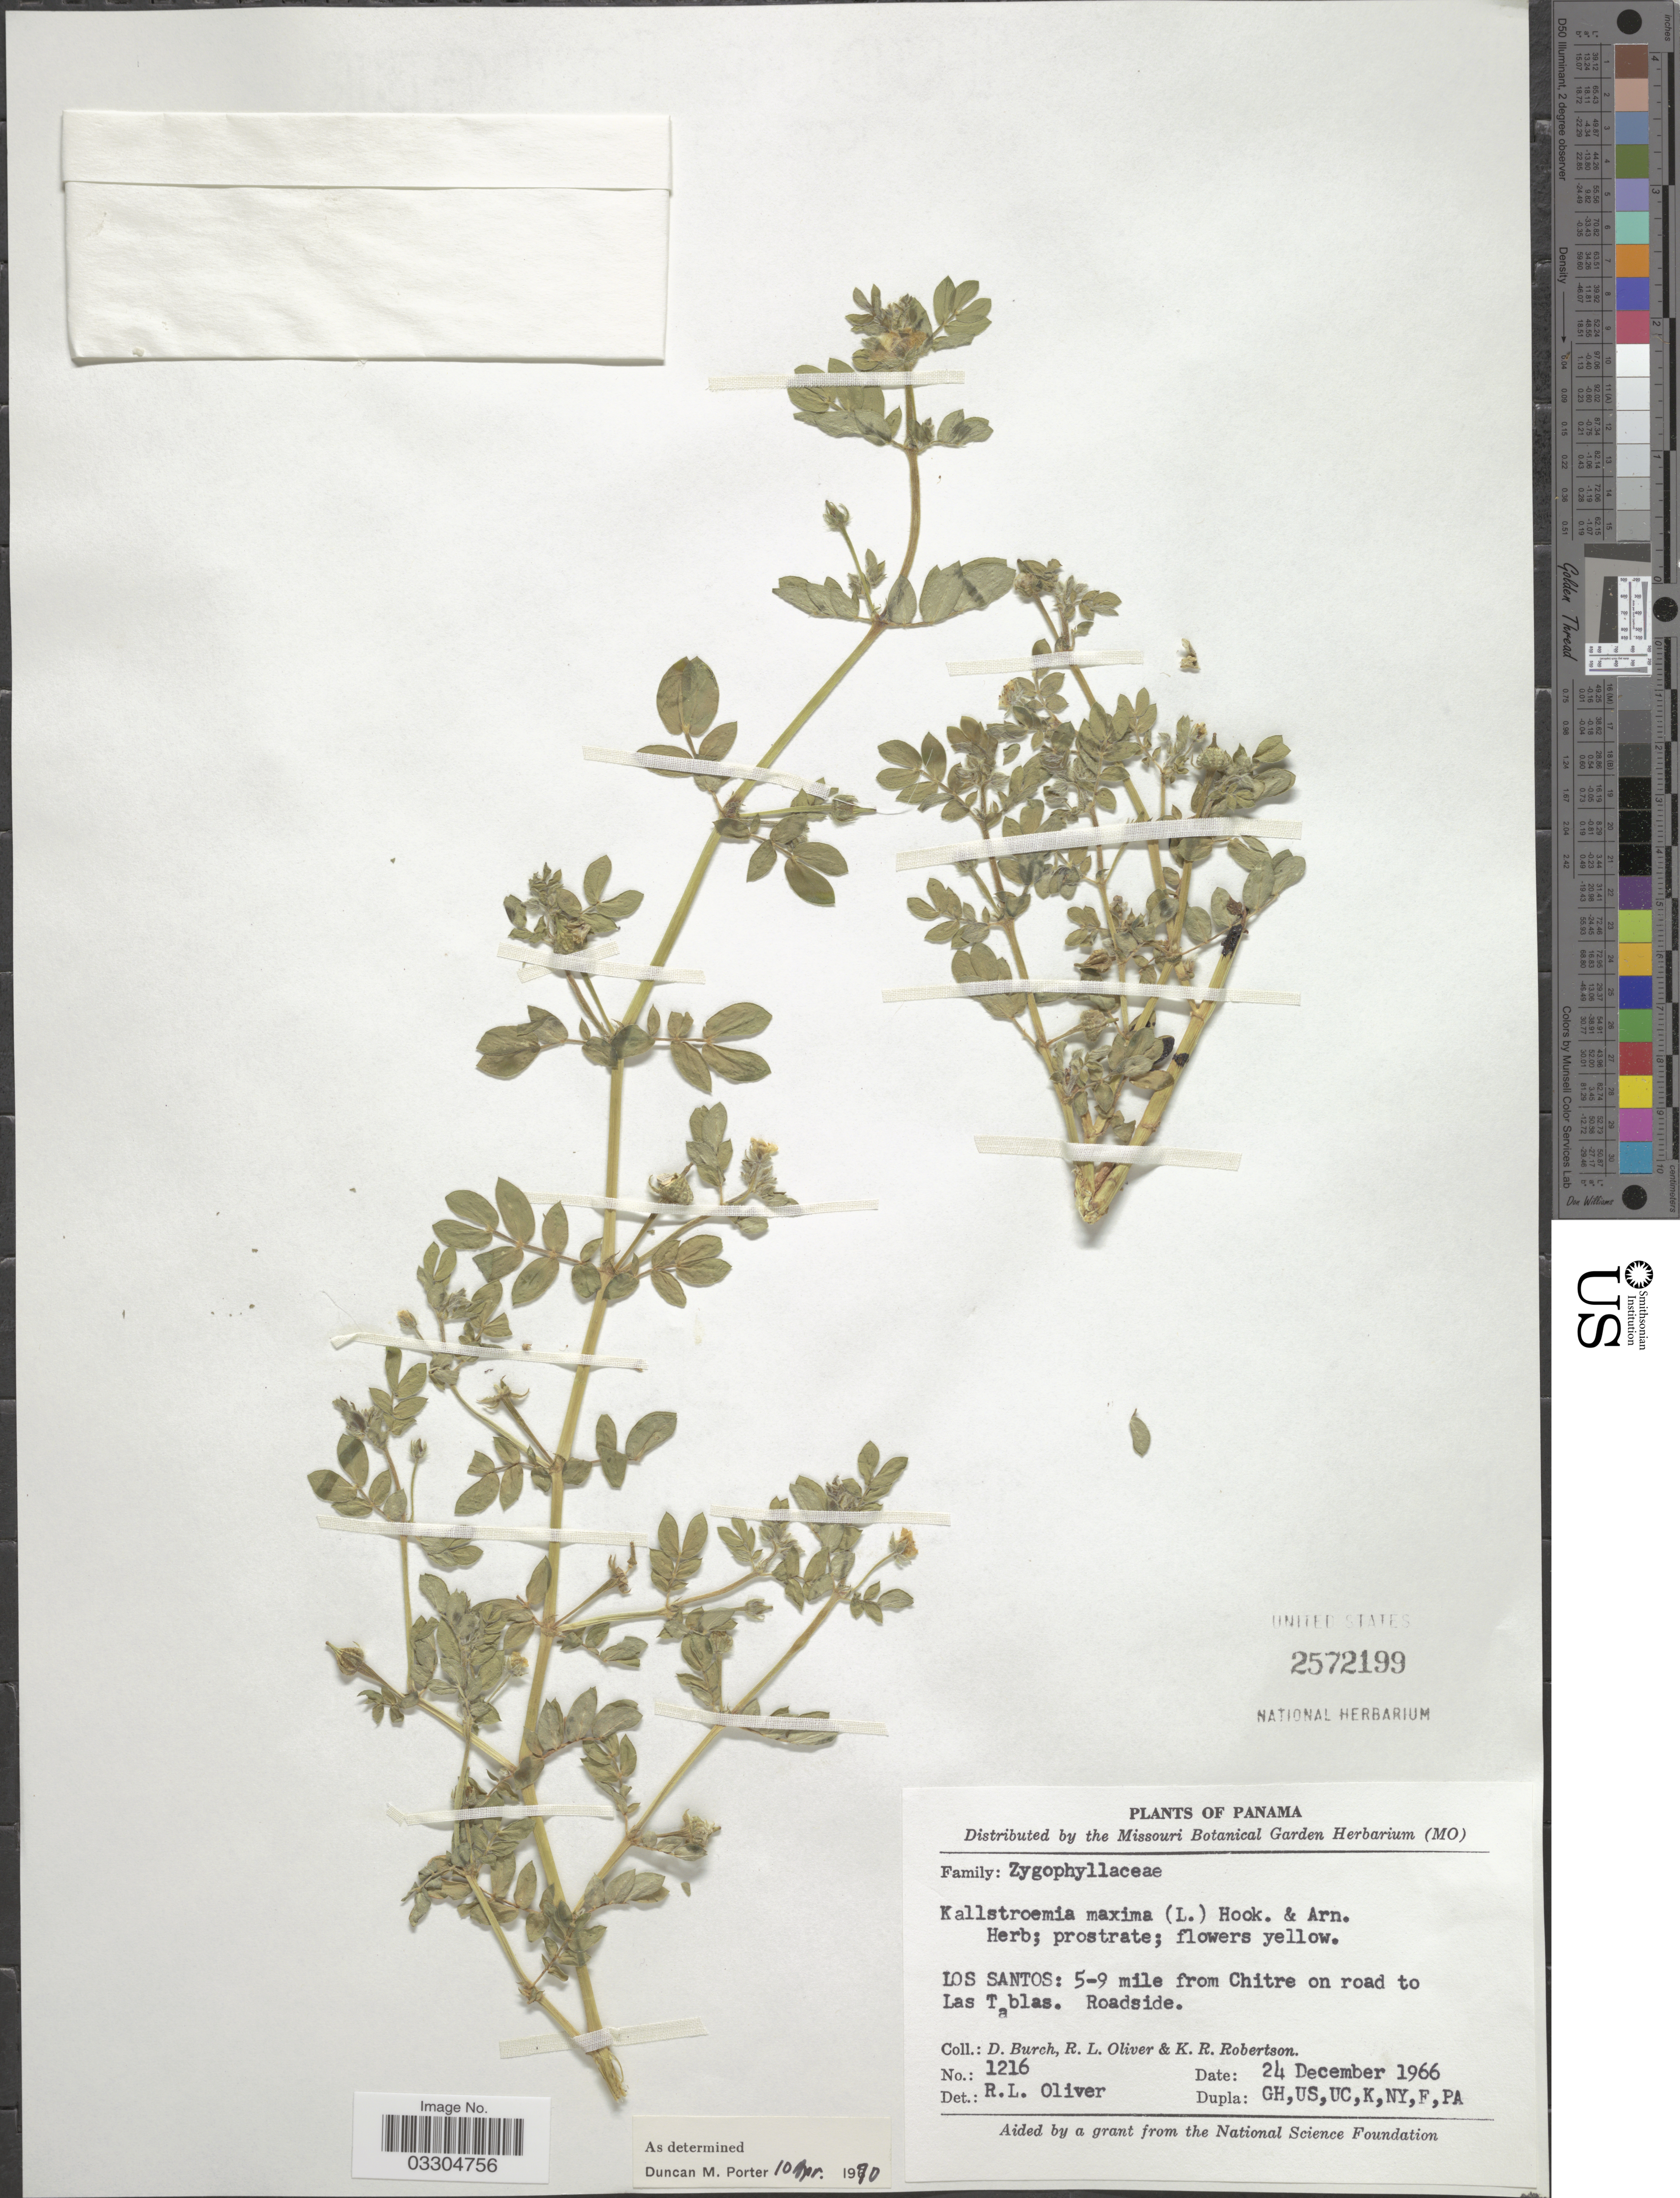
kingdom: Plantae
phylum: Tracheophyta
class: Magnoliopsida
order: Zygophyllales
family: Zygophyllaceae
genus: Kallstroemia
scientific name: Kallstroemia maxima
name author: (L.) Hook. & Arn.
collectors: D. Burch, R. Oliver & K. Robertson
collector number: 1216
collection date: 1966-12-24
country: Panama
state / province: Los Santos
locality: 5-9 mile from Chitre on road to Las Tablas.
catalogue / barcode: US 2572199